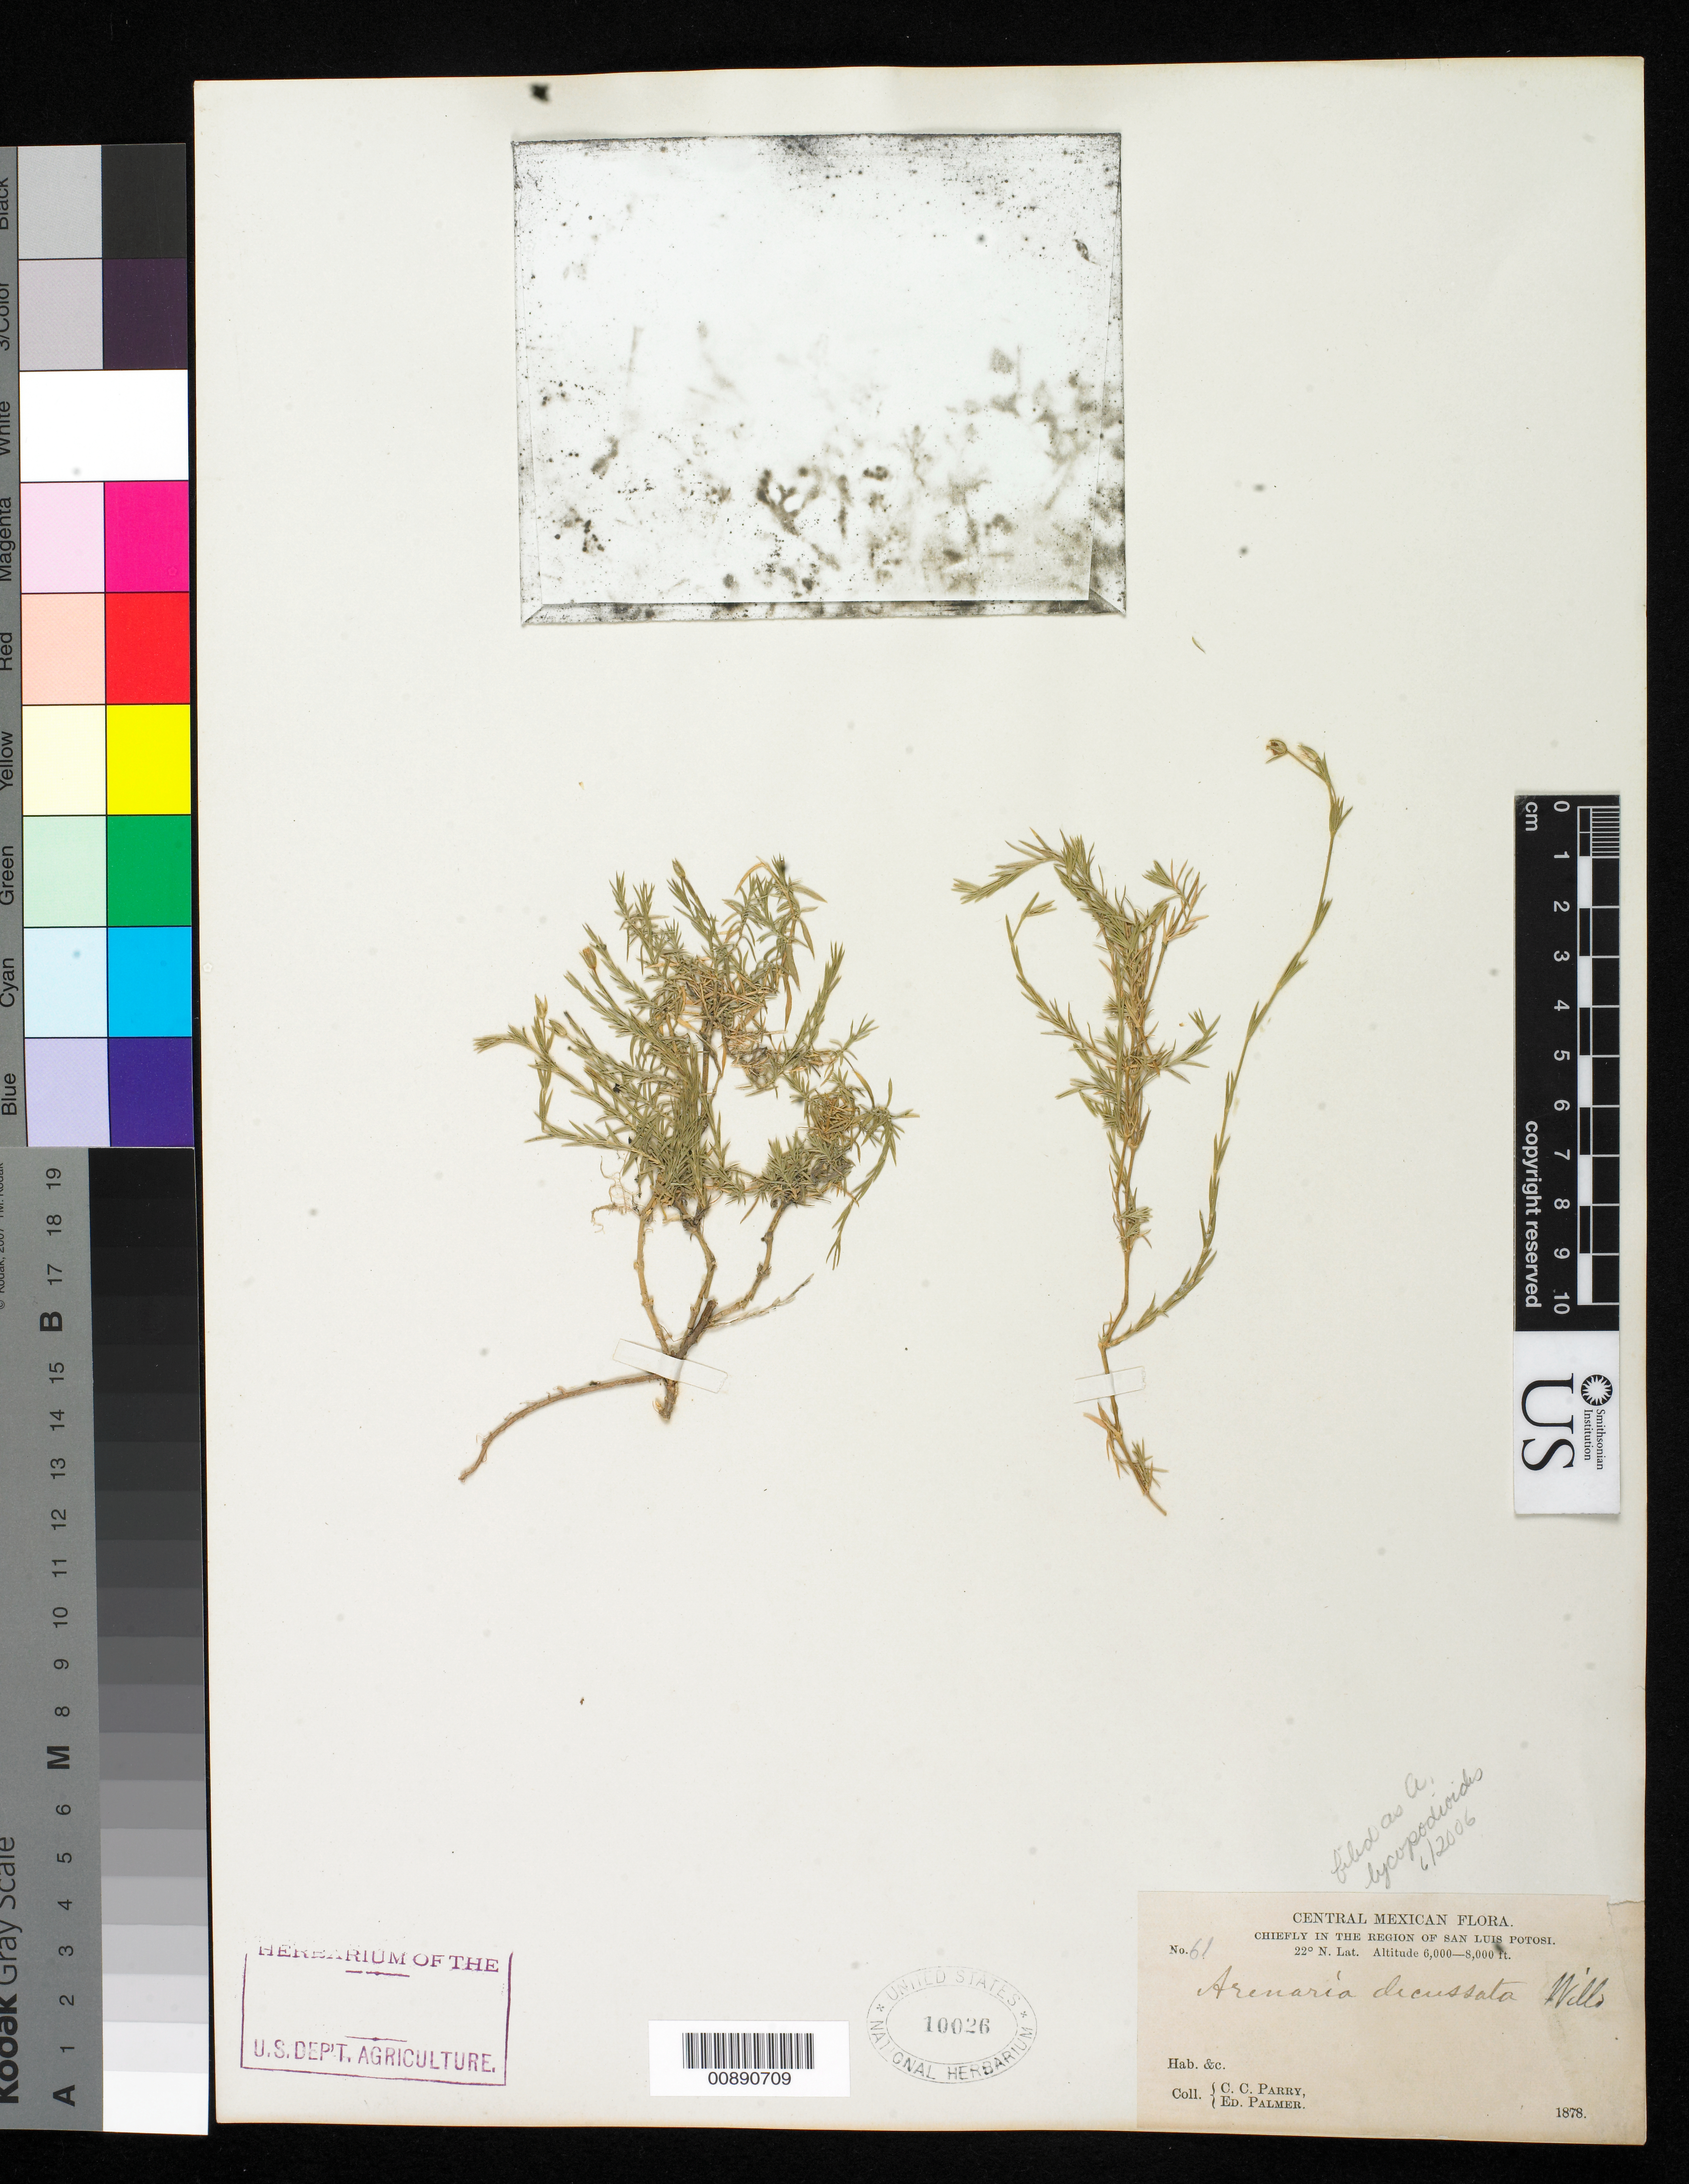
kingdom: Plantae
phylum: Tracheophyta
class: Magnoliopsida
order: Caryophyllales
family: Caryophyllaceae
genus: Arenaria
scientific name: Arenaria lycopodioides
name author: Willd. ex Schltdl.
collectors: C. C. Parry & E. Palmer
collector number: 61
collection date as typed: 1878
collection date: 1878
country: Mexico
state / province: San Luis Potosí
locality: Chiefly in the region of San Luis Potosí.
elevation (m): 1829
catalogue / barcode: US 10026